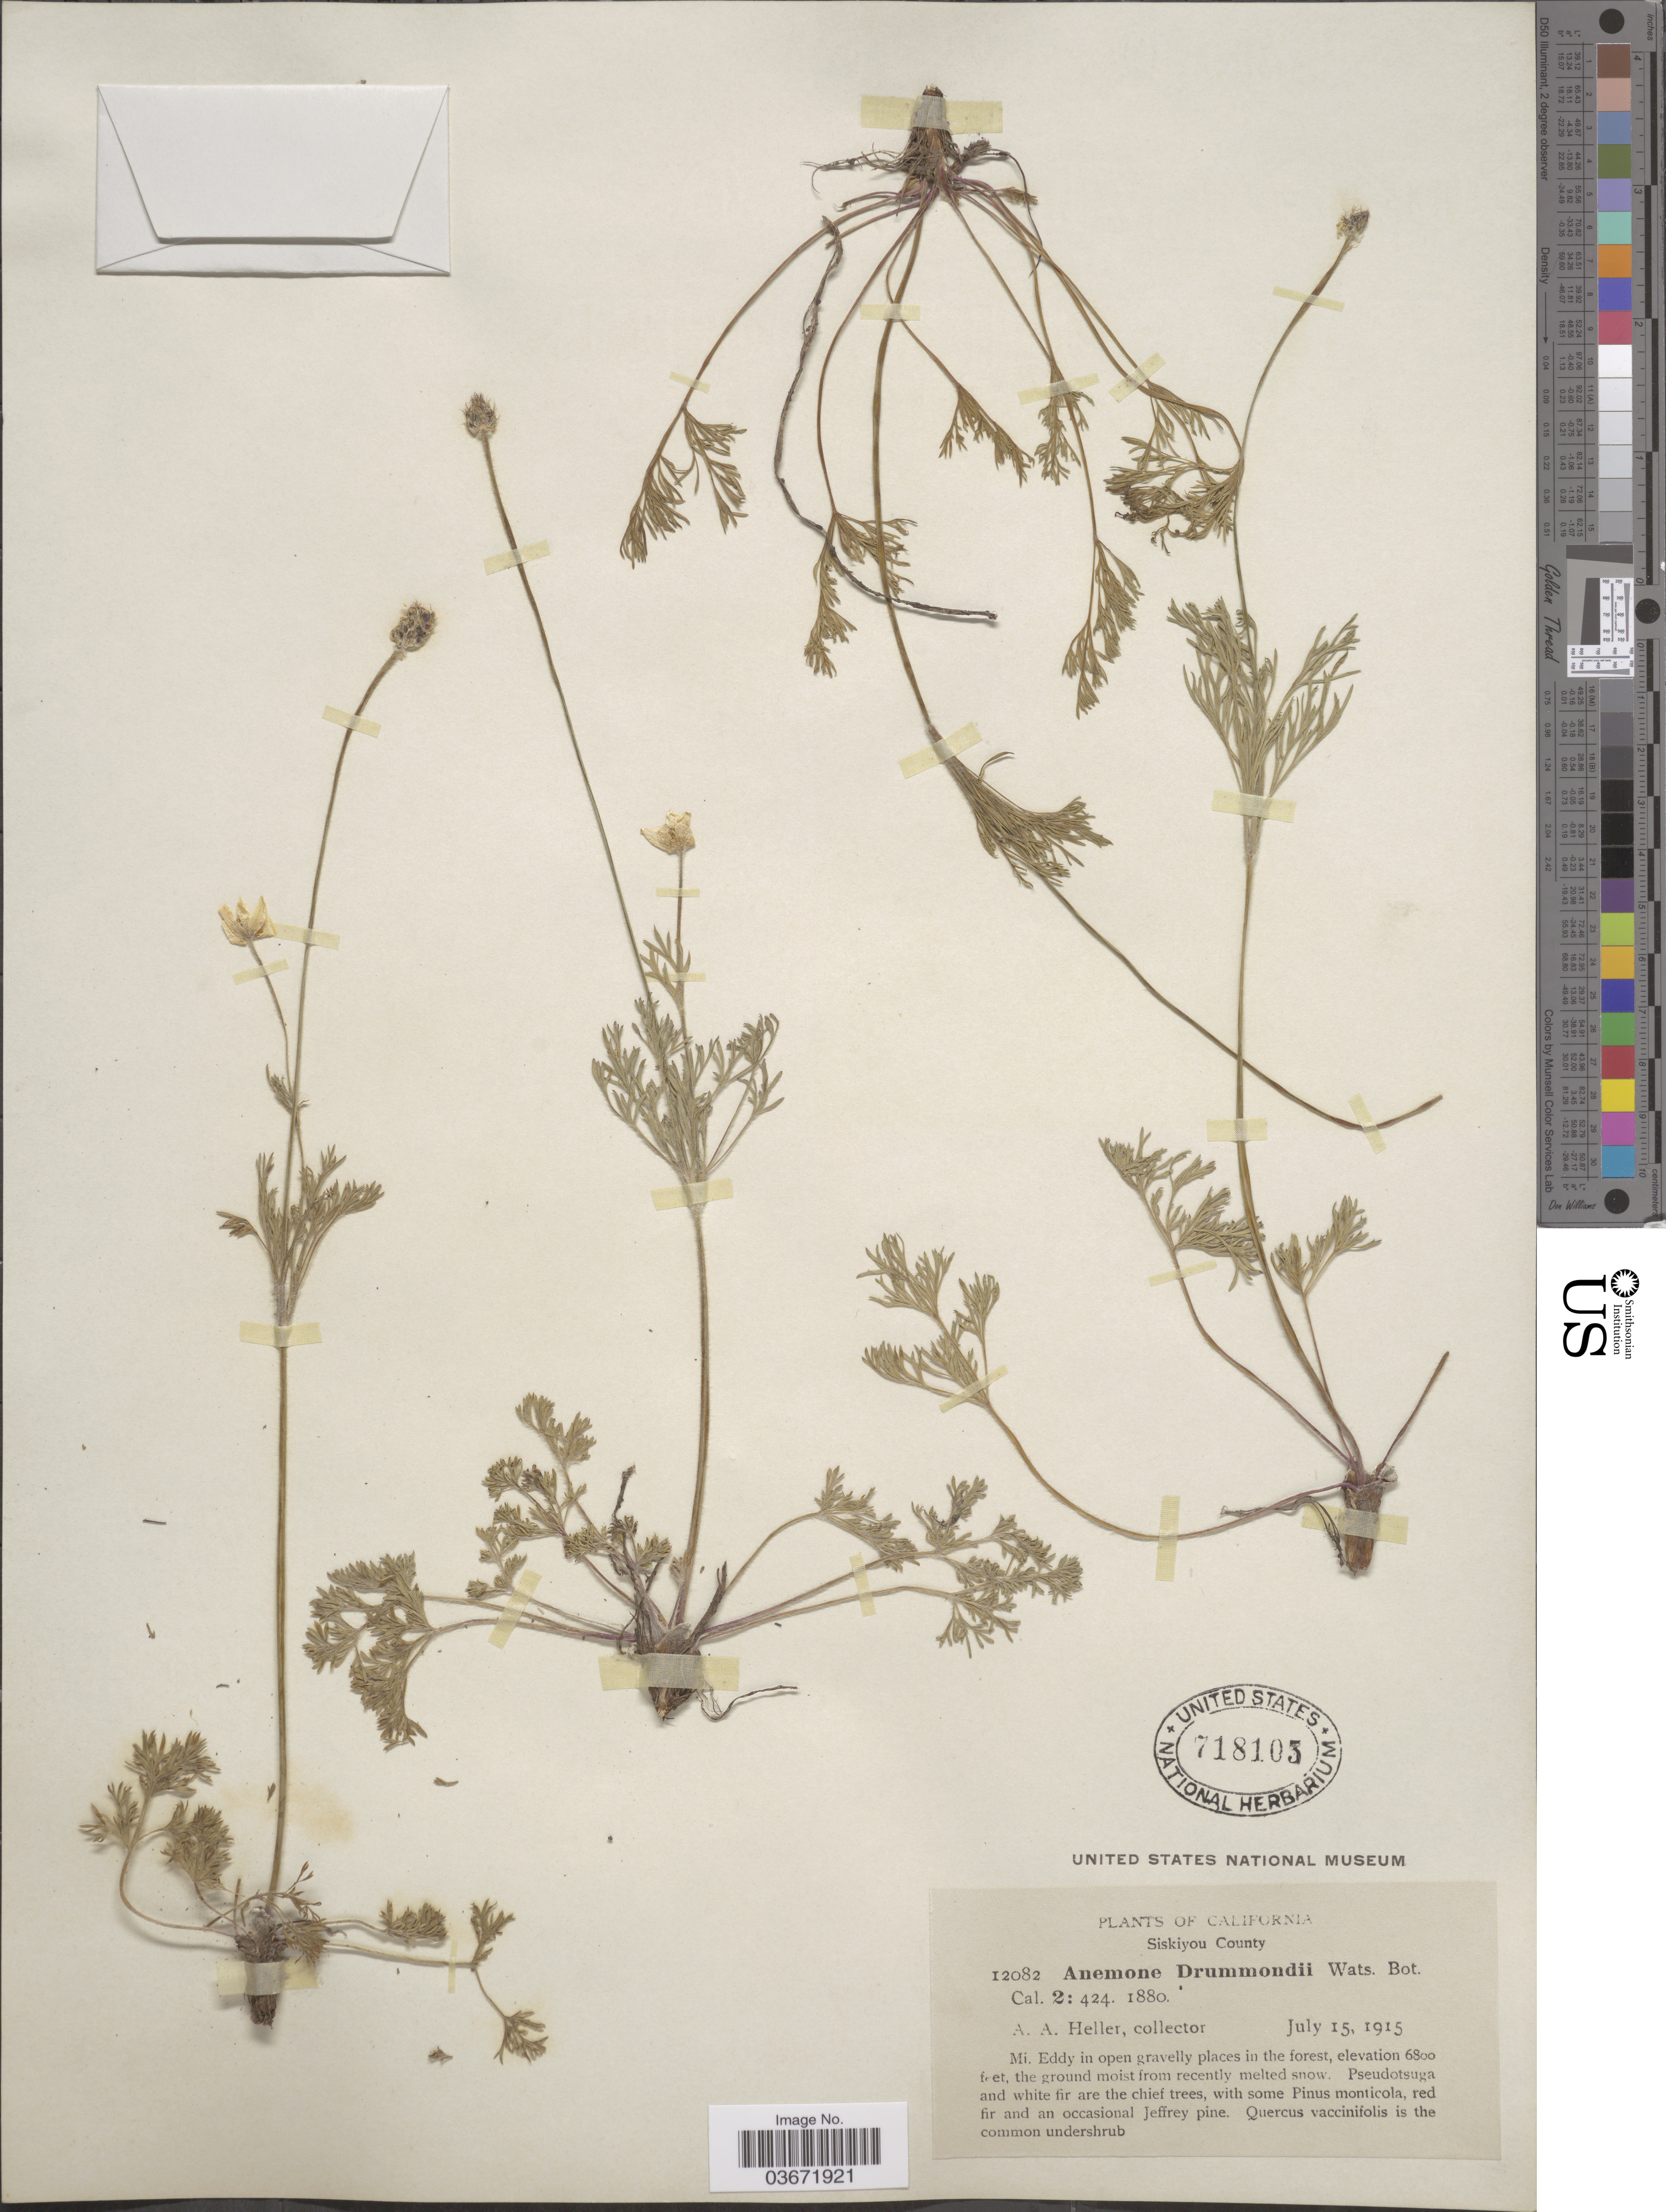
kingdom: Plantae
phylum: Tracheophyta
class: Magnoliopsida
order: Ranunculales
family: Ranunculaceae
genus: Anemone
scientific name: Anemone drummondii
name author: S. Watson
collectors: A. A. Heller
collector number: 12082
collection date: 1915-07-15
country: United States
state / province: California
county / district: Siskiyou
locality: Siskiyou County. Mt. Eddy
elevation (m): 2073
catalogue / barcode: US 718105